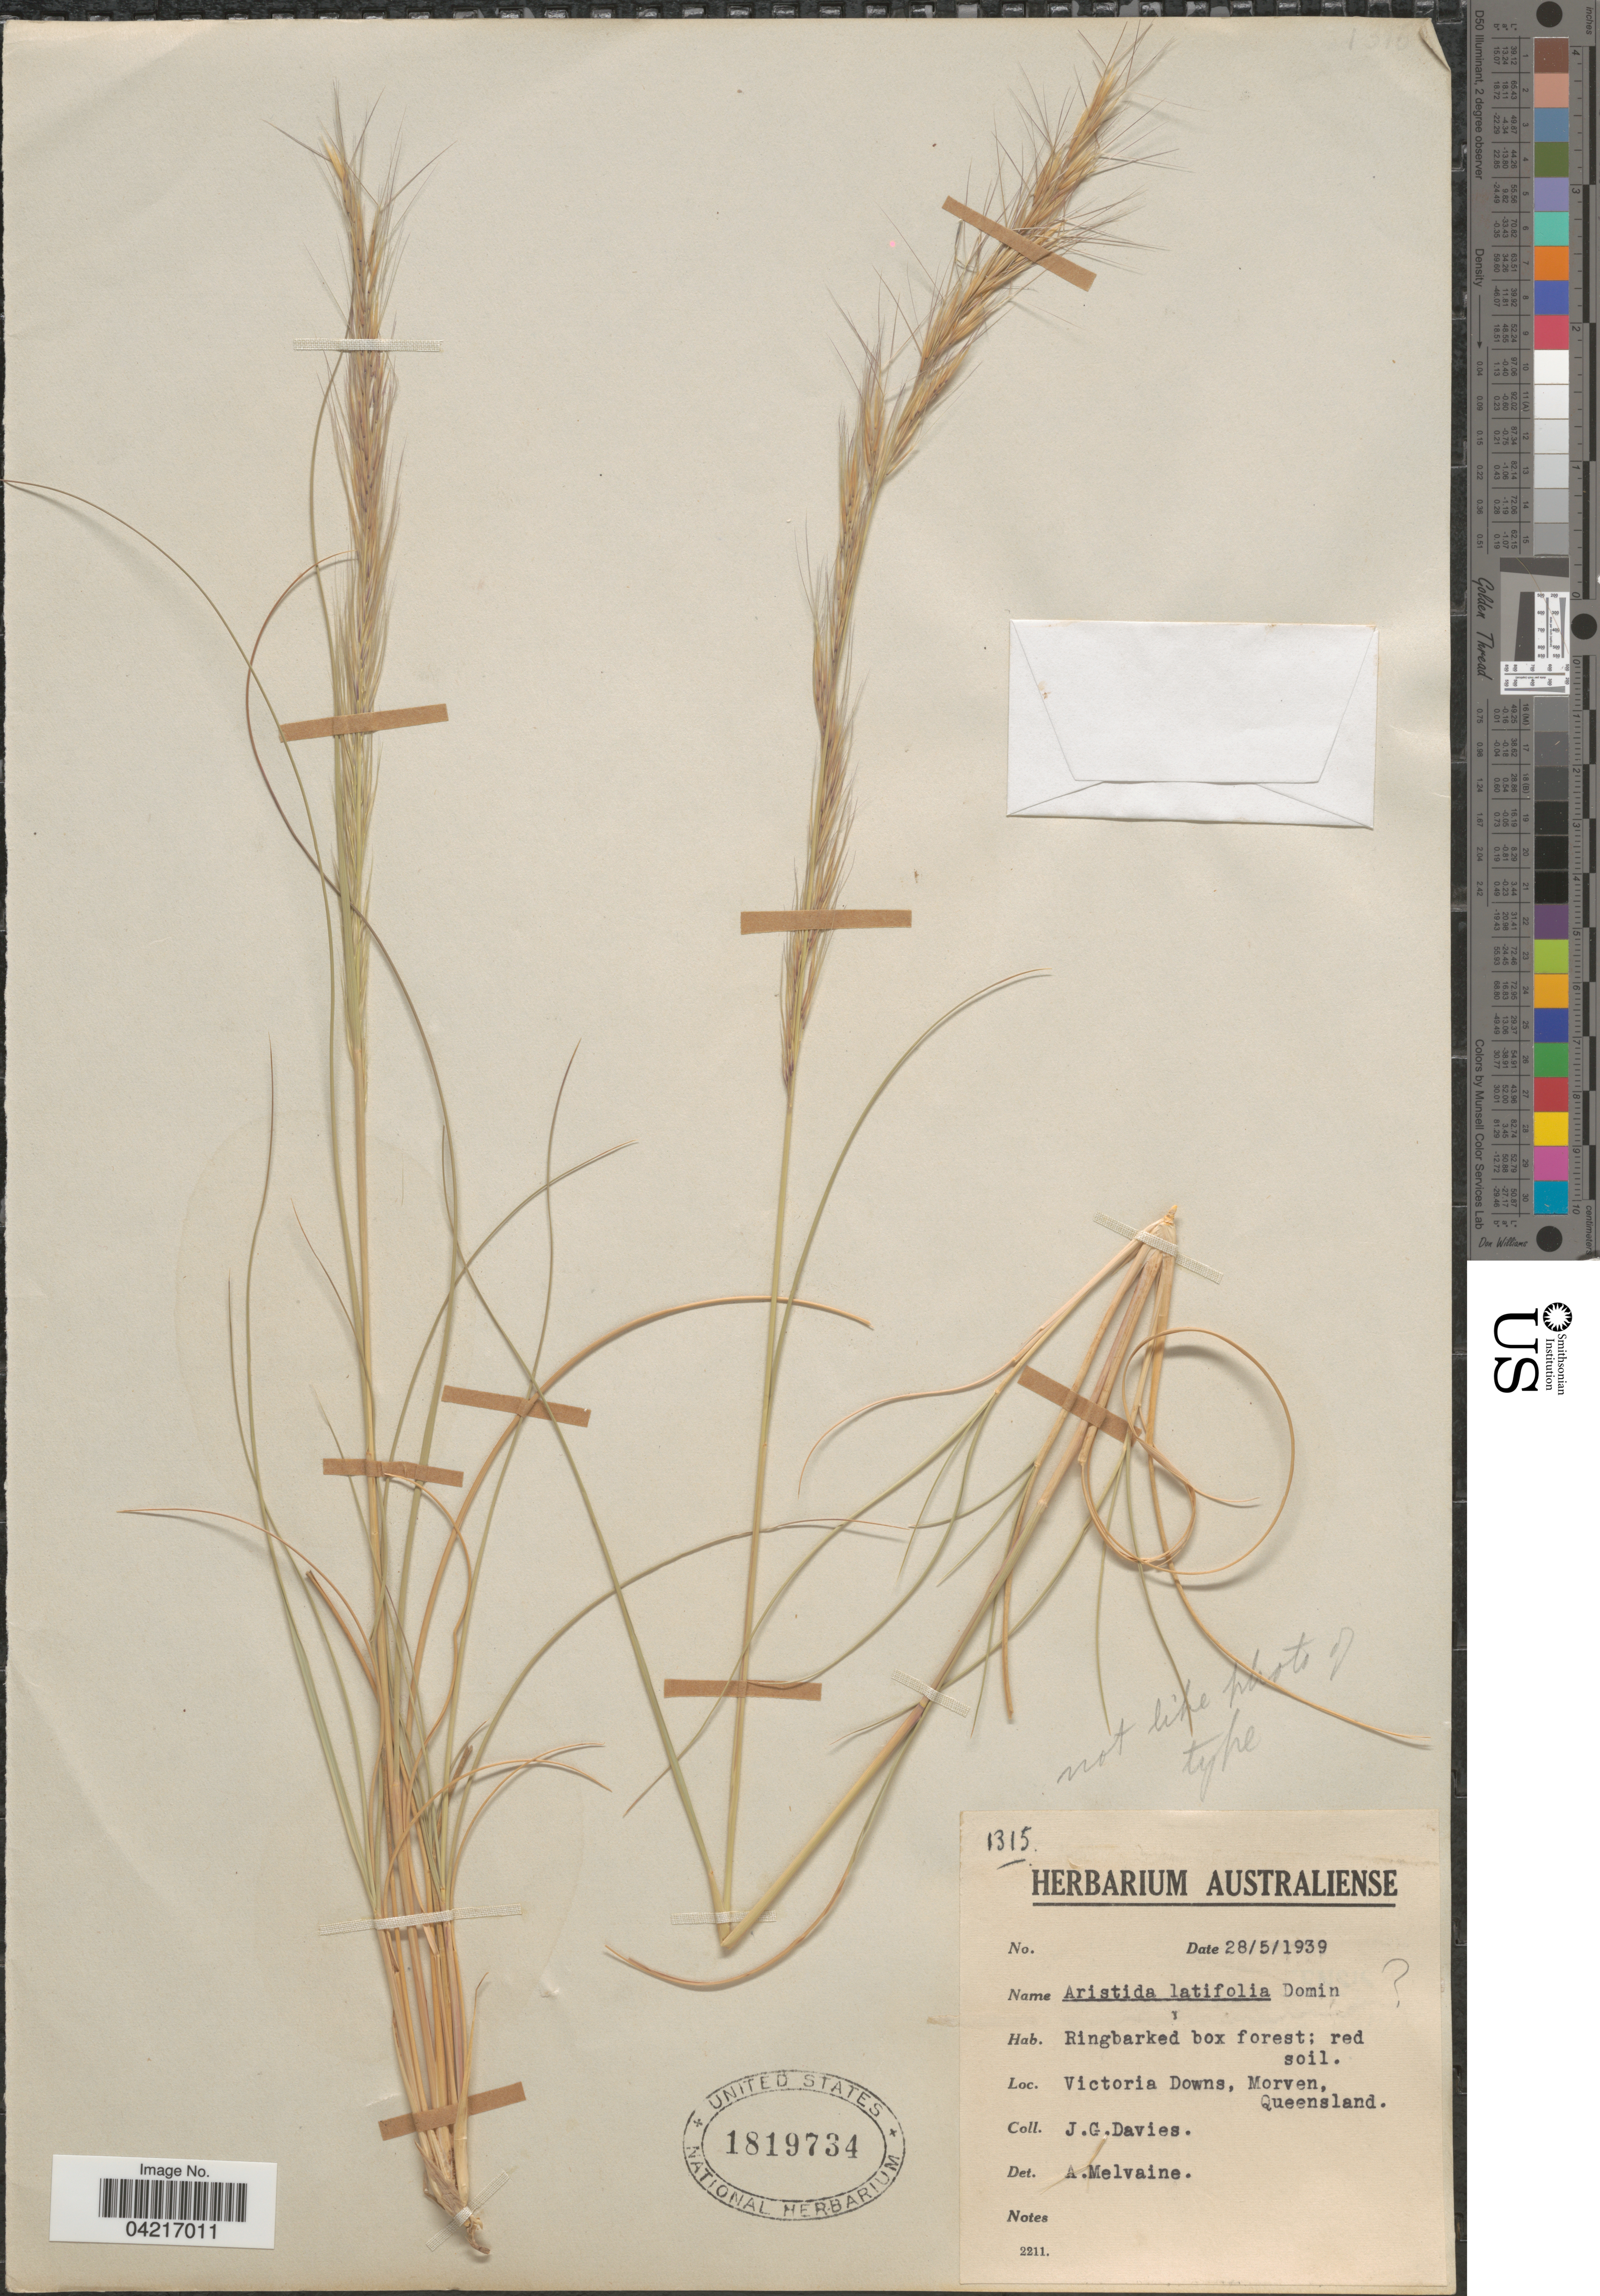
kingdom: Plantae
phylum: Tracheophyta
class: Liliopsida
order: Poales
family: Poaceae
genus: Aristida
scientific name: Aristida sp.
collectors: J. Davies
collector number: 1315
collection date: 1939-05-28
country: Australia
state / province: Queensland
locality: Ringbarked box forest; red soil. Victoria Downs, Morven.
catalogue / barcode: US 1819734